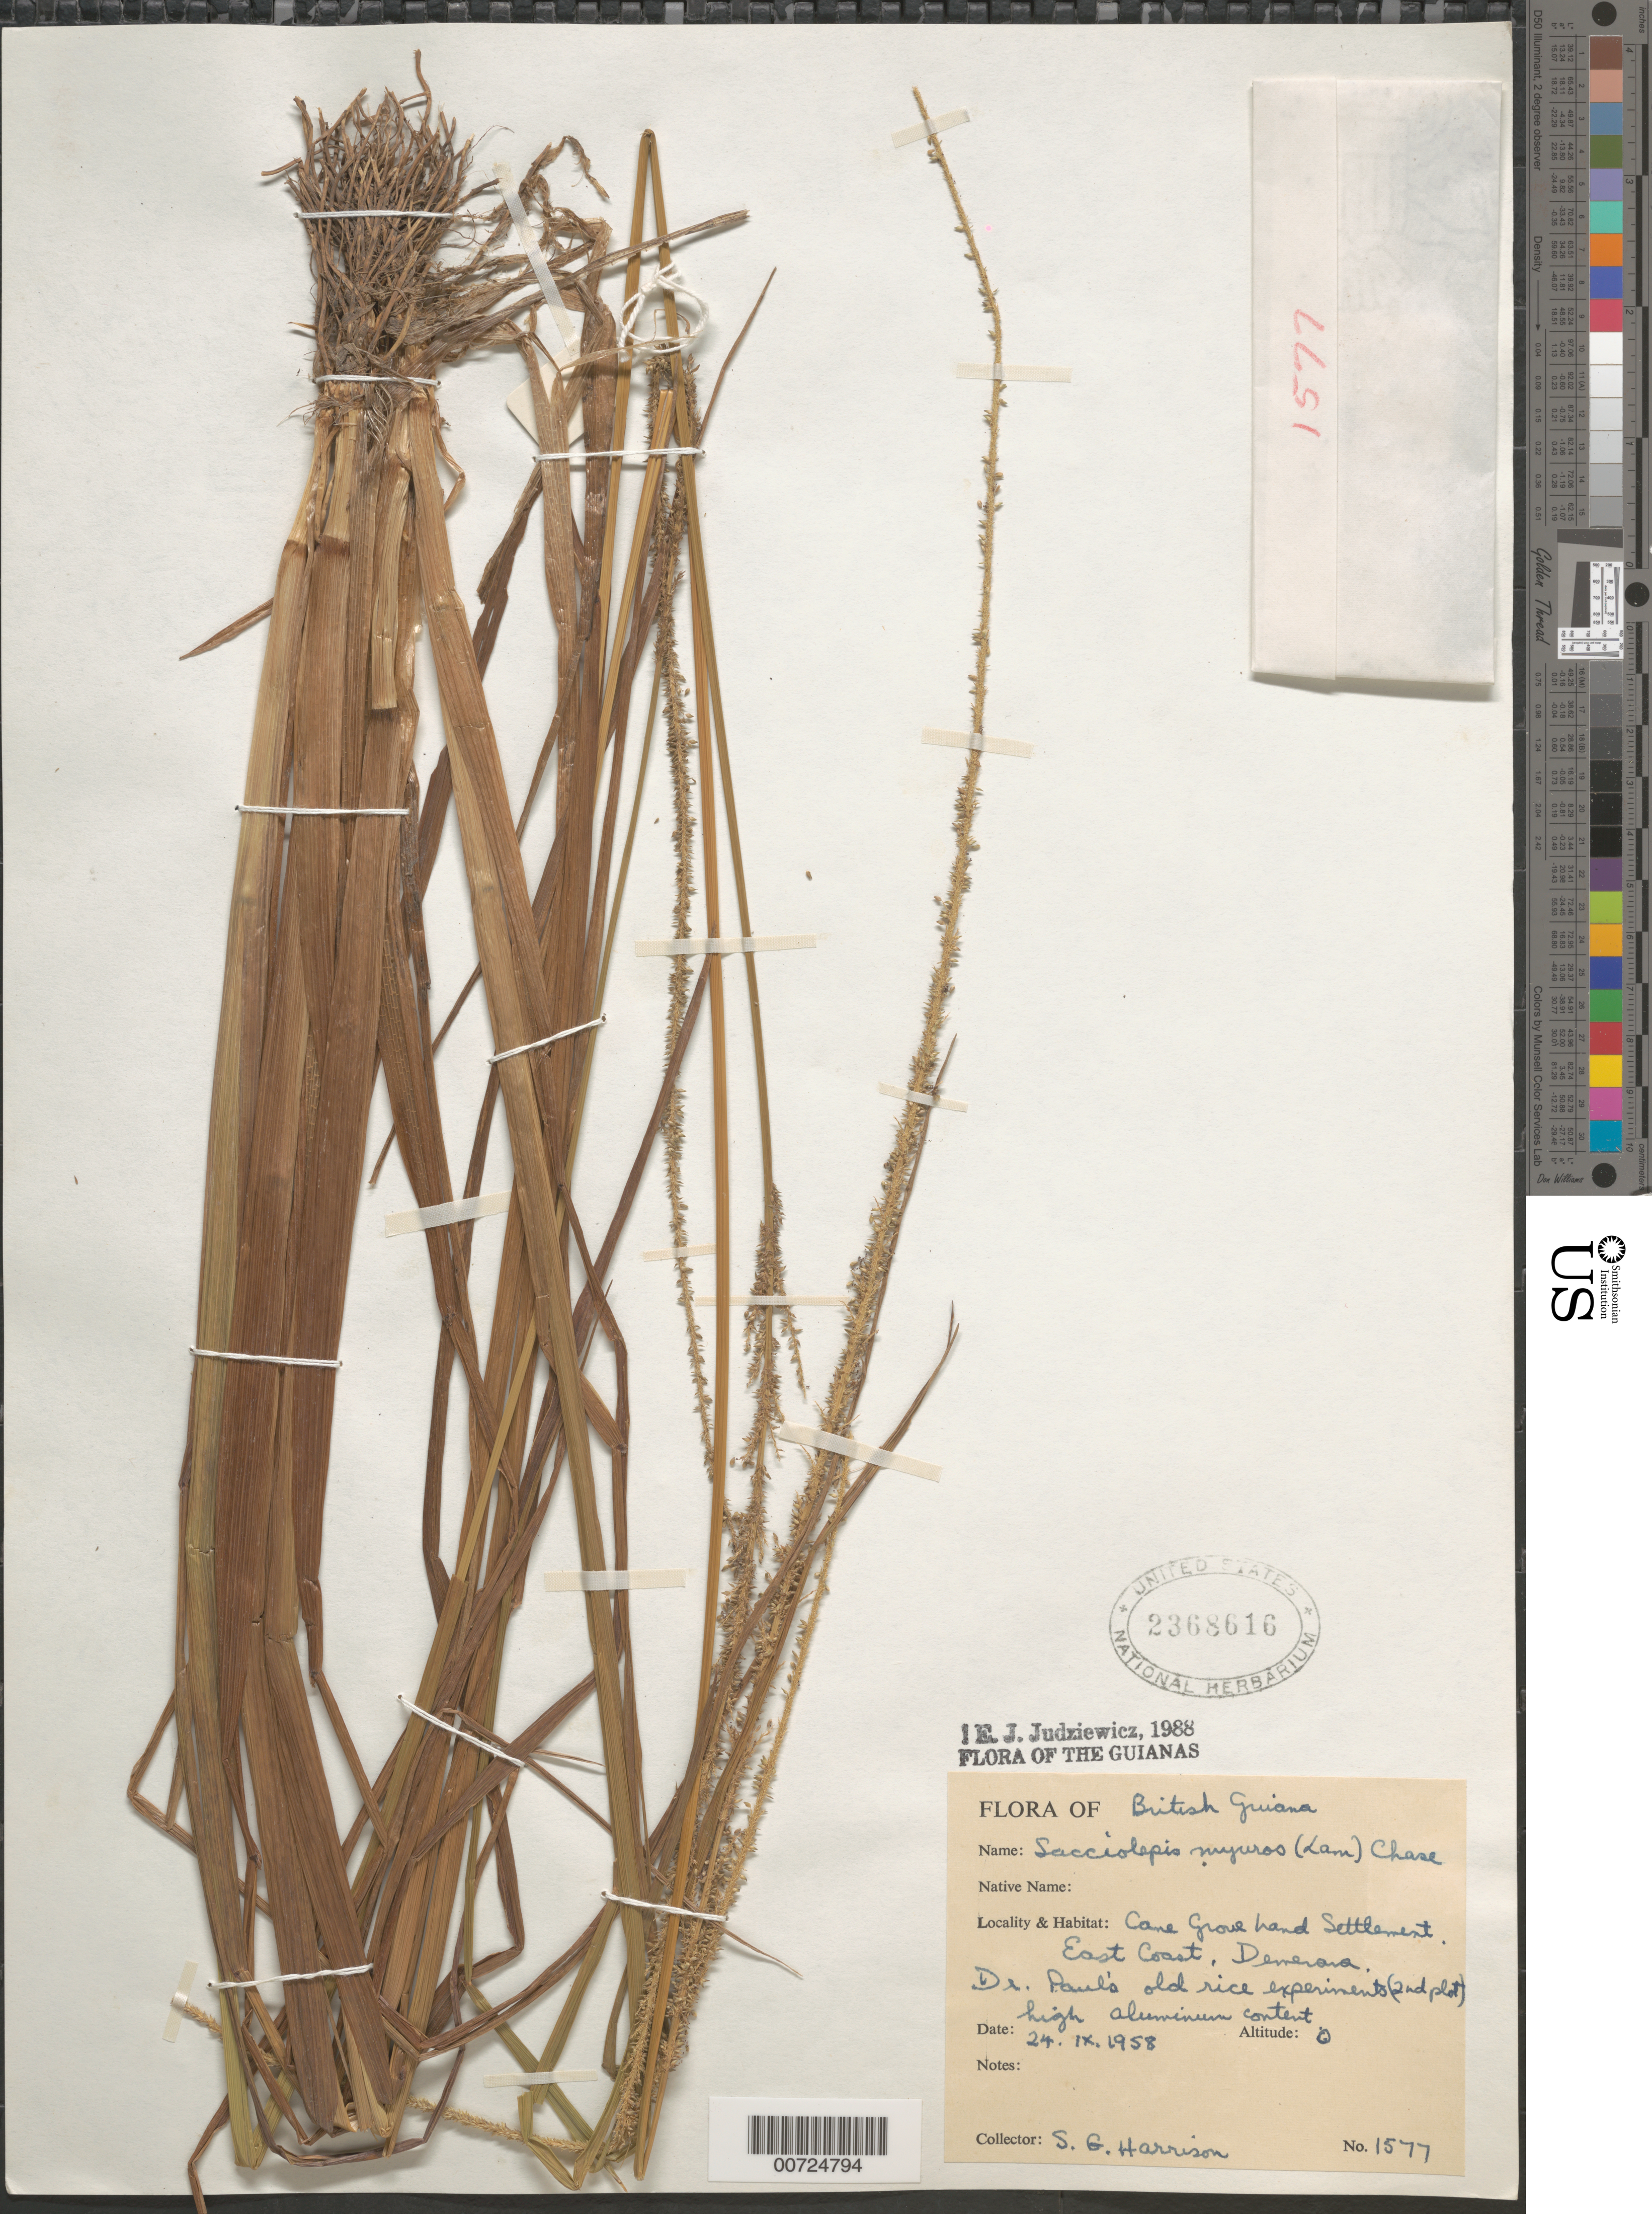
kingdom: Plantae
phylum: Tracheophyta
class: Liliopsida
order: Poales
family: Poaceae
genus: Sacciolepis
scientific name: Sacciolepis myuros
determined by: Judziewicz, E. J.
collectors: S. G. Harrison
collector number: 1577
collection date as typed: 24-Sep-58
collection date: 1958-09-24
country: Guyana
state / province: Demerara-Mahaica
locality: Cane Grove Land Settlement, East Coast Demerara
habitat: Dr. Paul's old rice experiments (2nd plot) high aluminum content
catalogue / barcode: US 2368616